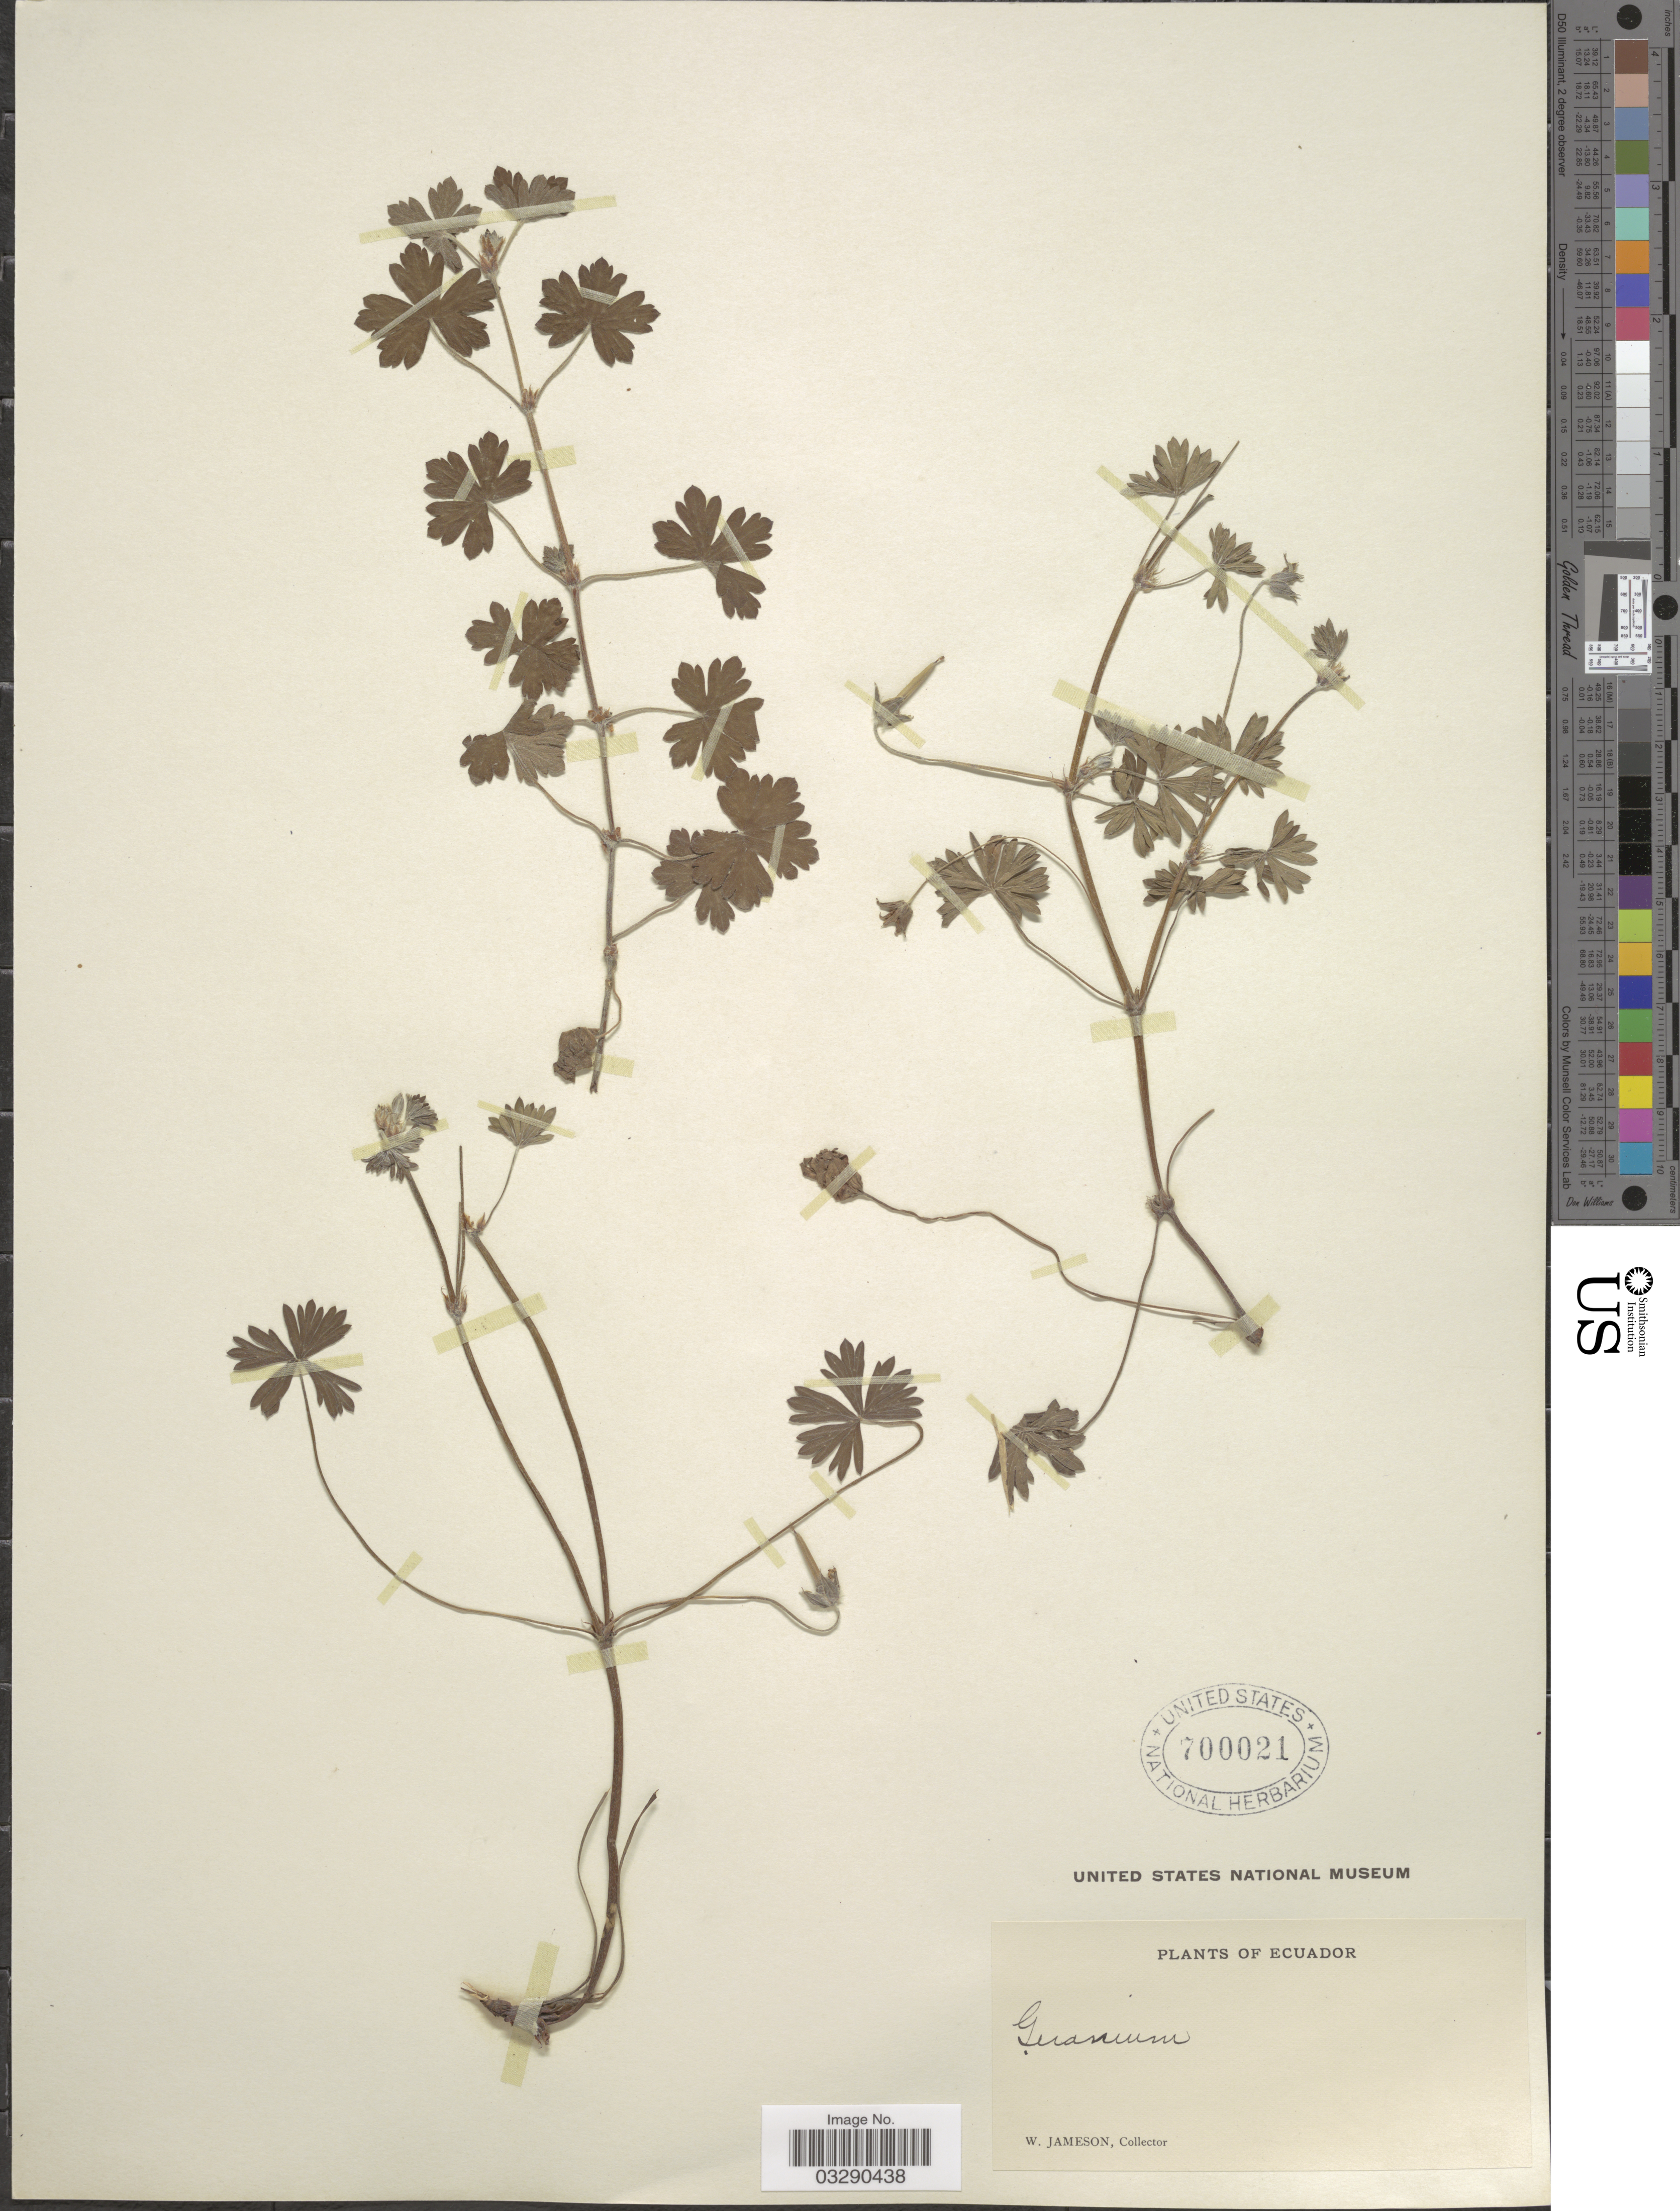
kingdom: Plantae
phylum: Tracheophyta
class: Magnoliopsida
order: Geraniales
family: Geraniaceae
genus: Geranium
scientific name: Geranium sp.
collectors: W. Jameson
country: Ecuador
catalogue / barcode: US 700021